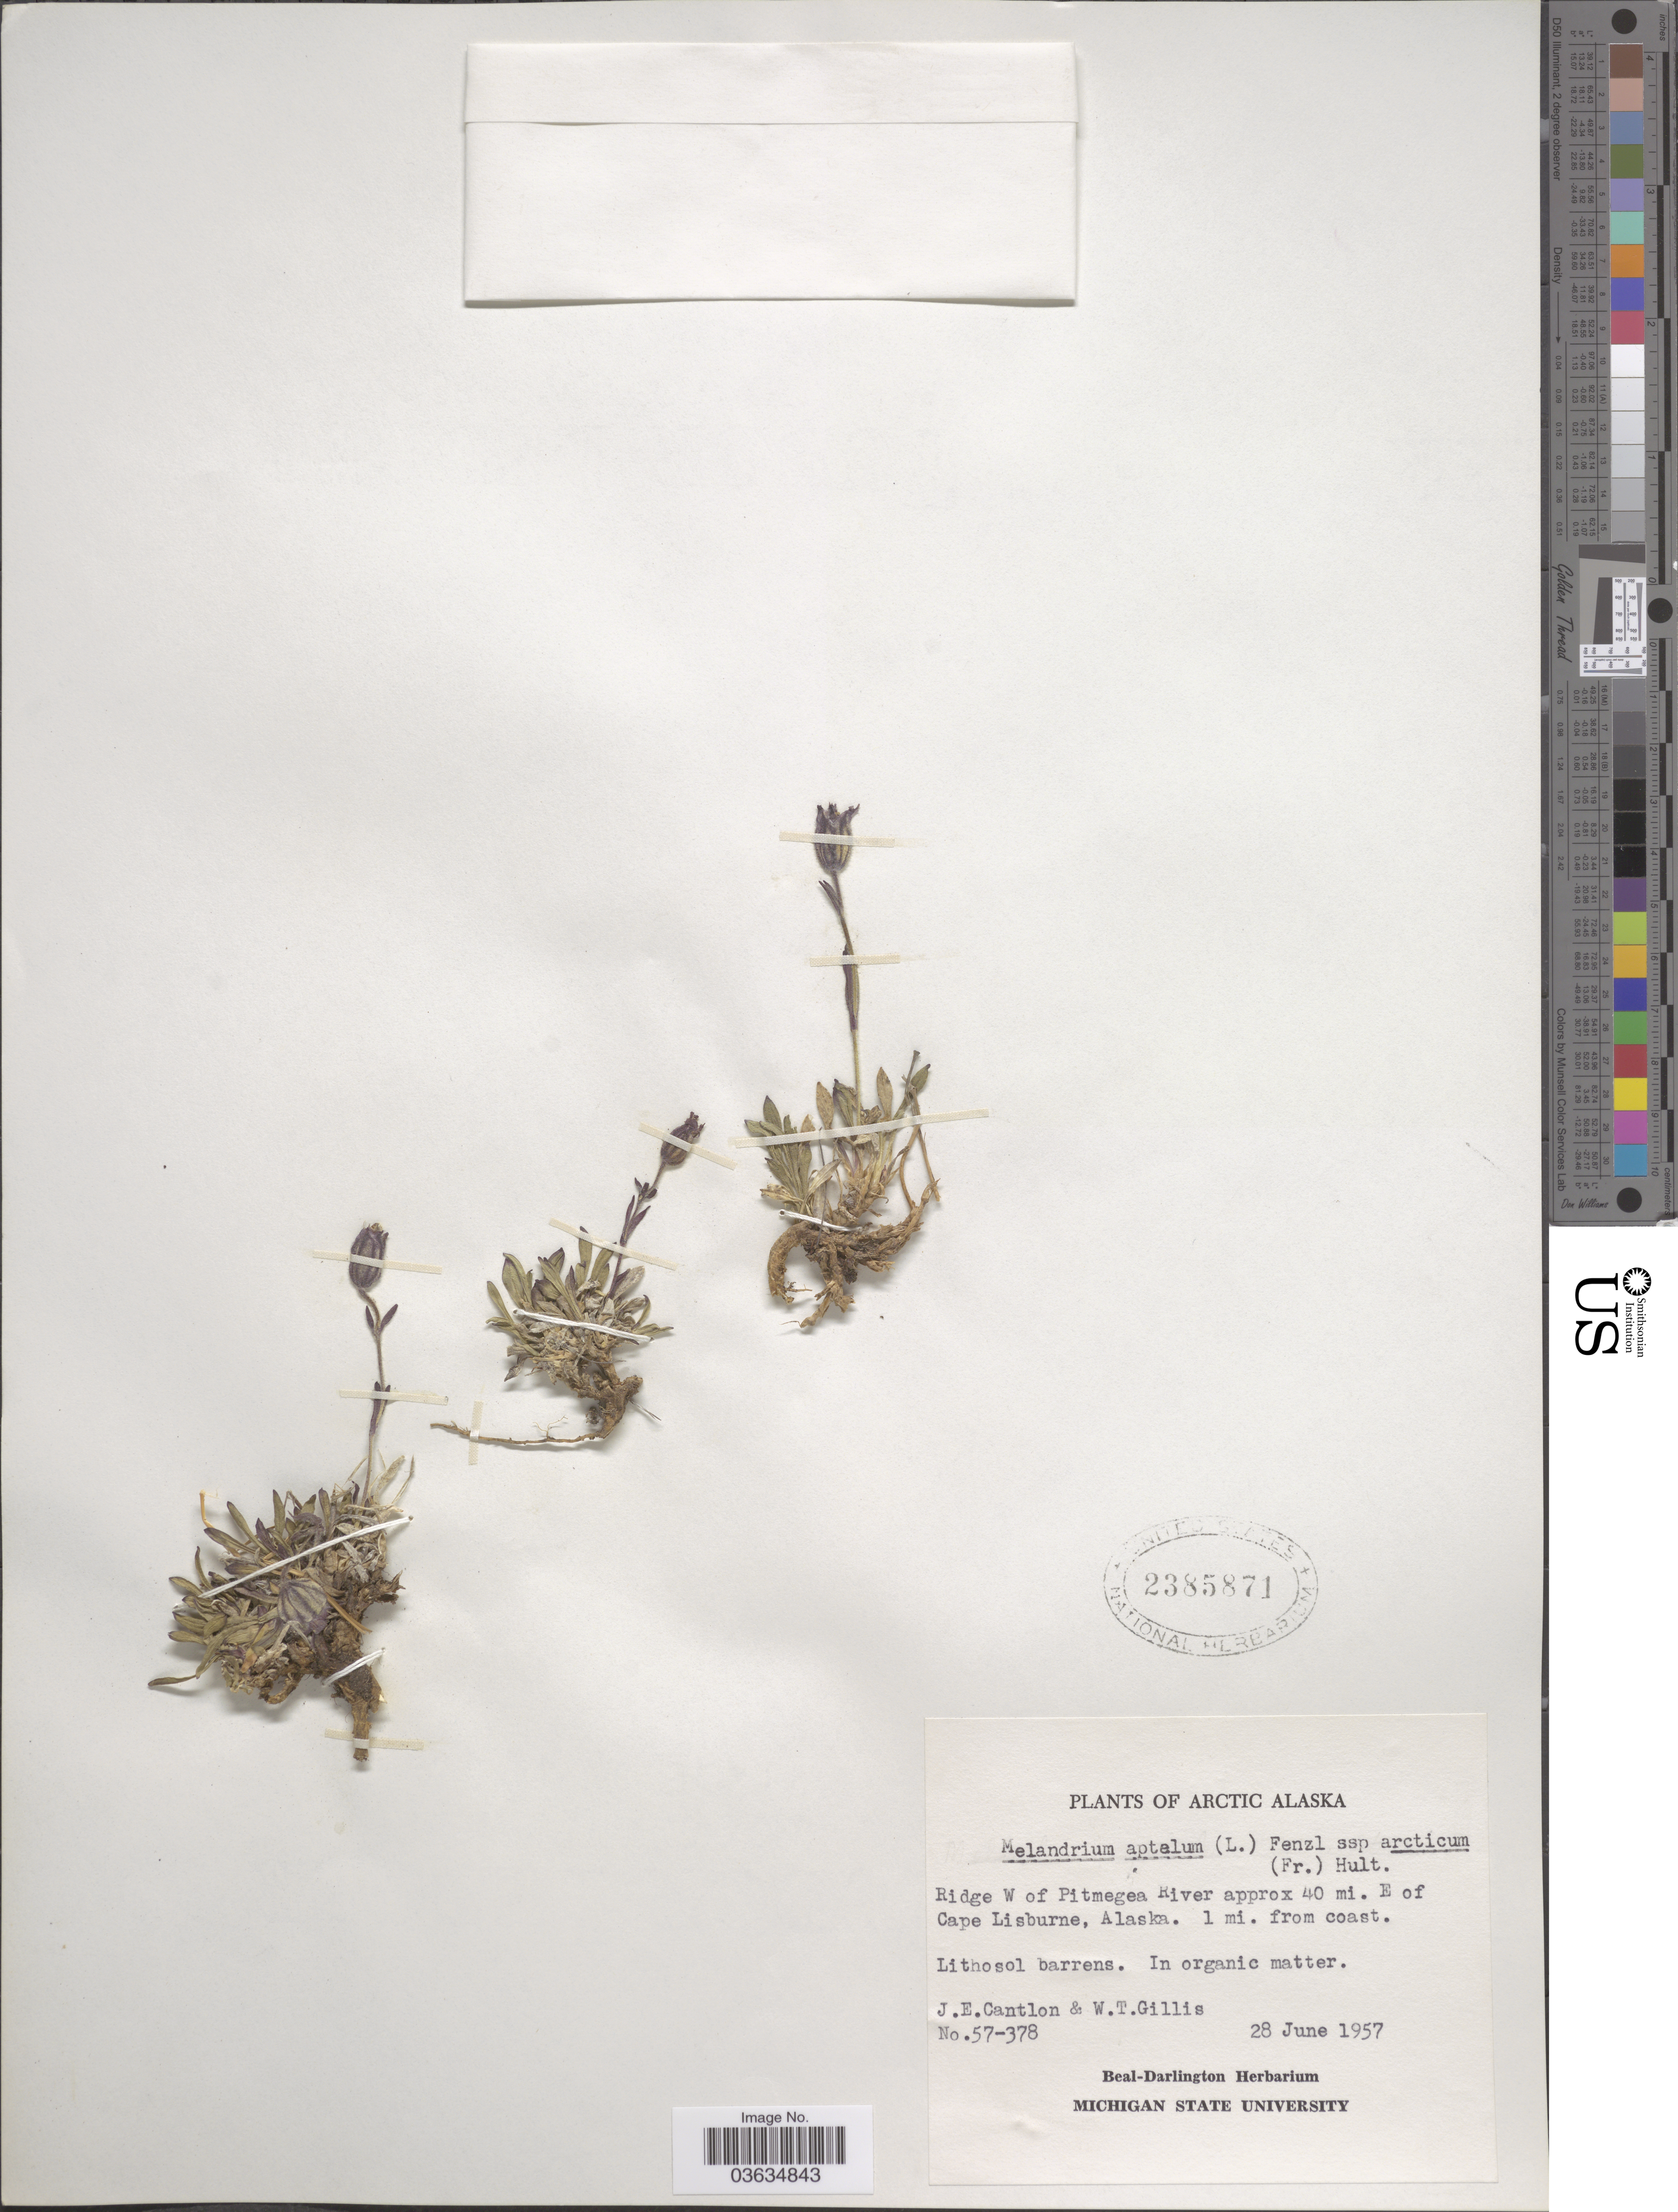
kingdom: Plantae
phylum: Tracheophyta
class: Magnoliopsida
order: Caryophyllales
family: Caryophyllaceae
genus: Silene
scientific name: Silene uralensis subsp. uralensis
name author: (Rupr.) Bocquet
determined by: Strong, Mark T., (BOT), Smithsonian Institution - National Museum of Natural History (UNITED STATES)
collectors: J. Cantlon & W. T. Gillis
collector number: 57-378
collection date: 1957-06-28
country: United States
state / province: Alaska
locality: Arctic Alaska. Ridge W of Pitmegea River approx 40 mi. E of Cape Lisburne. 1 mi. from coast.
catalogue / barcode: US 2385871